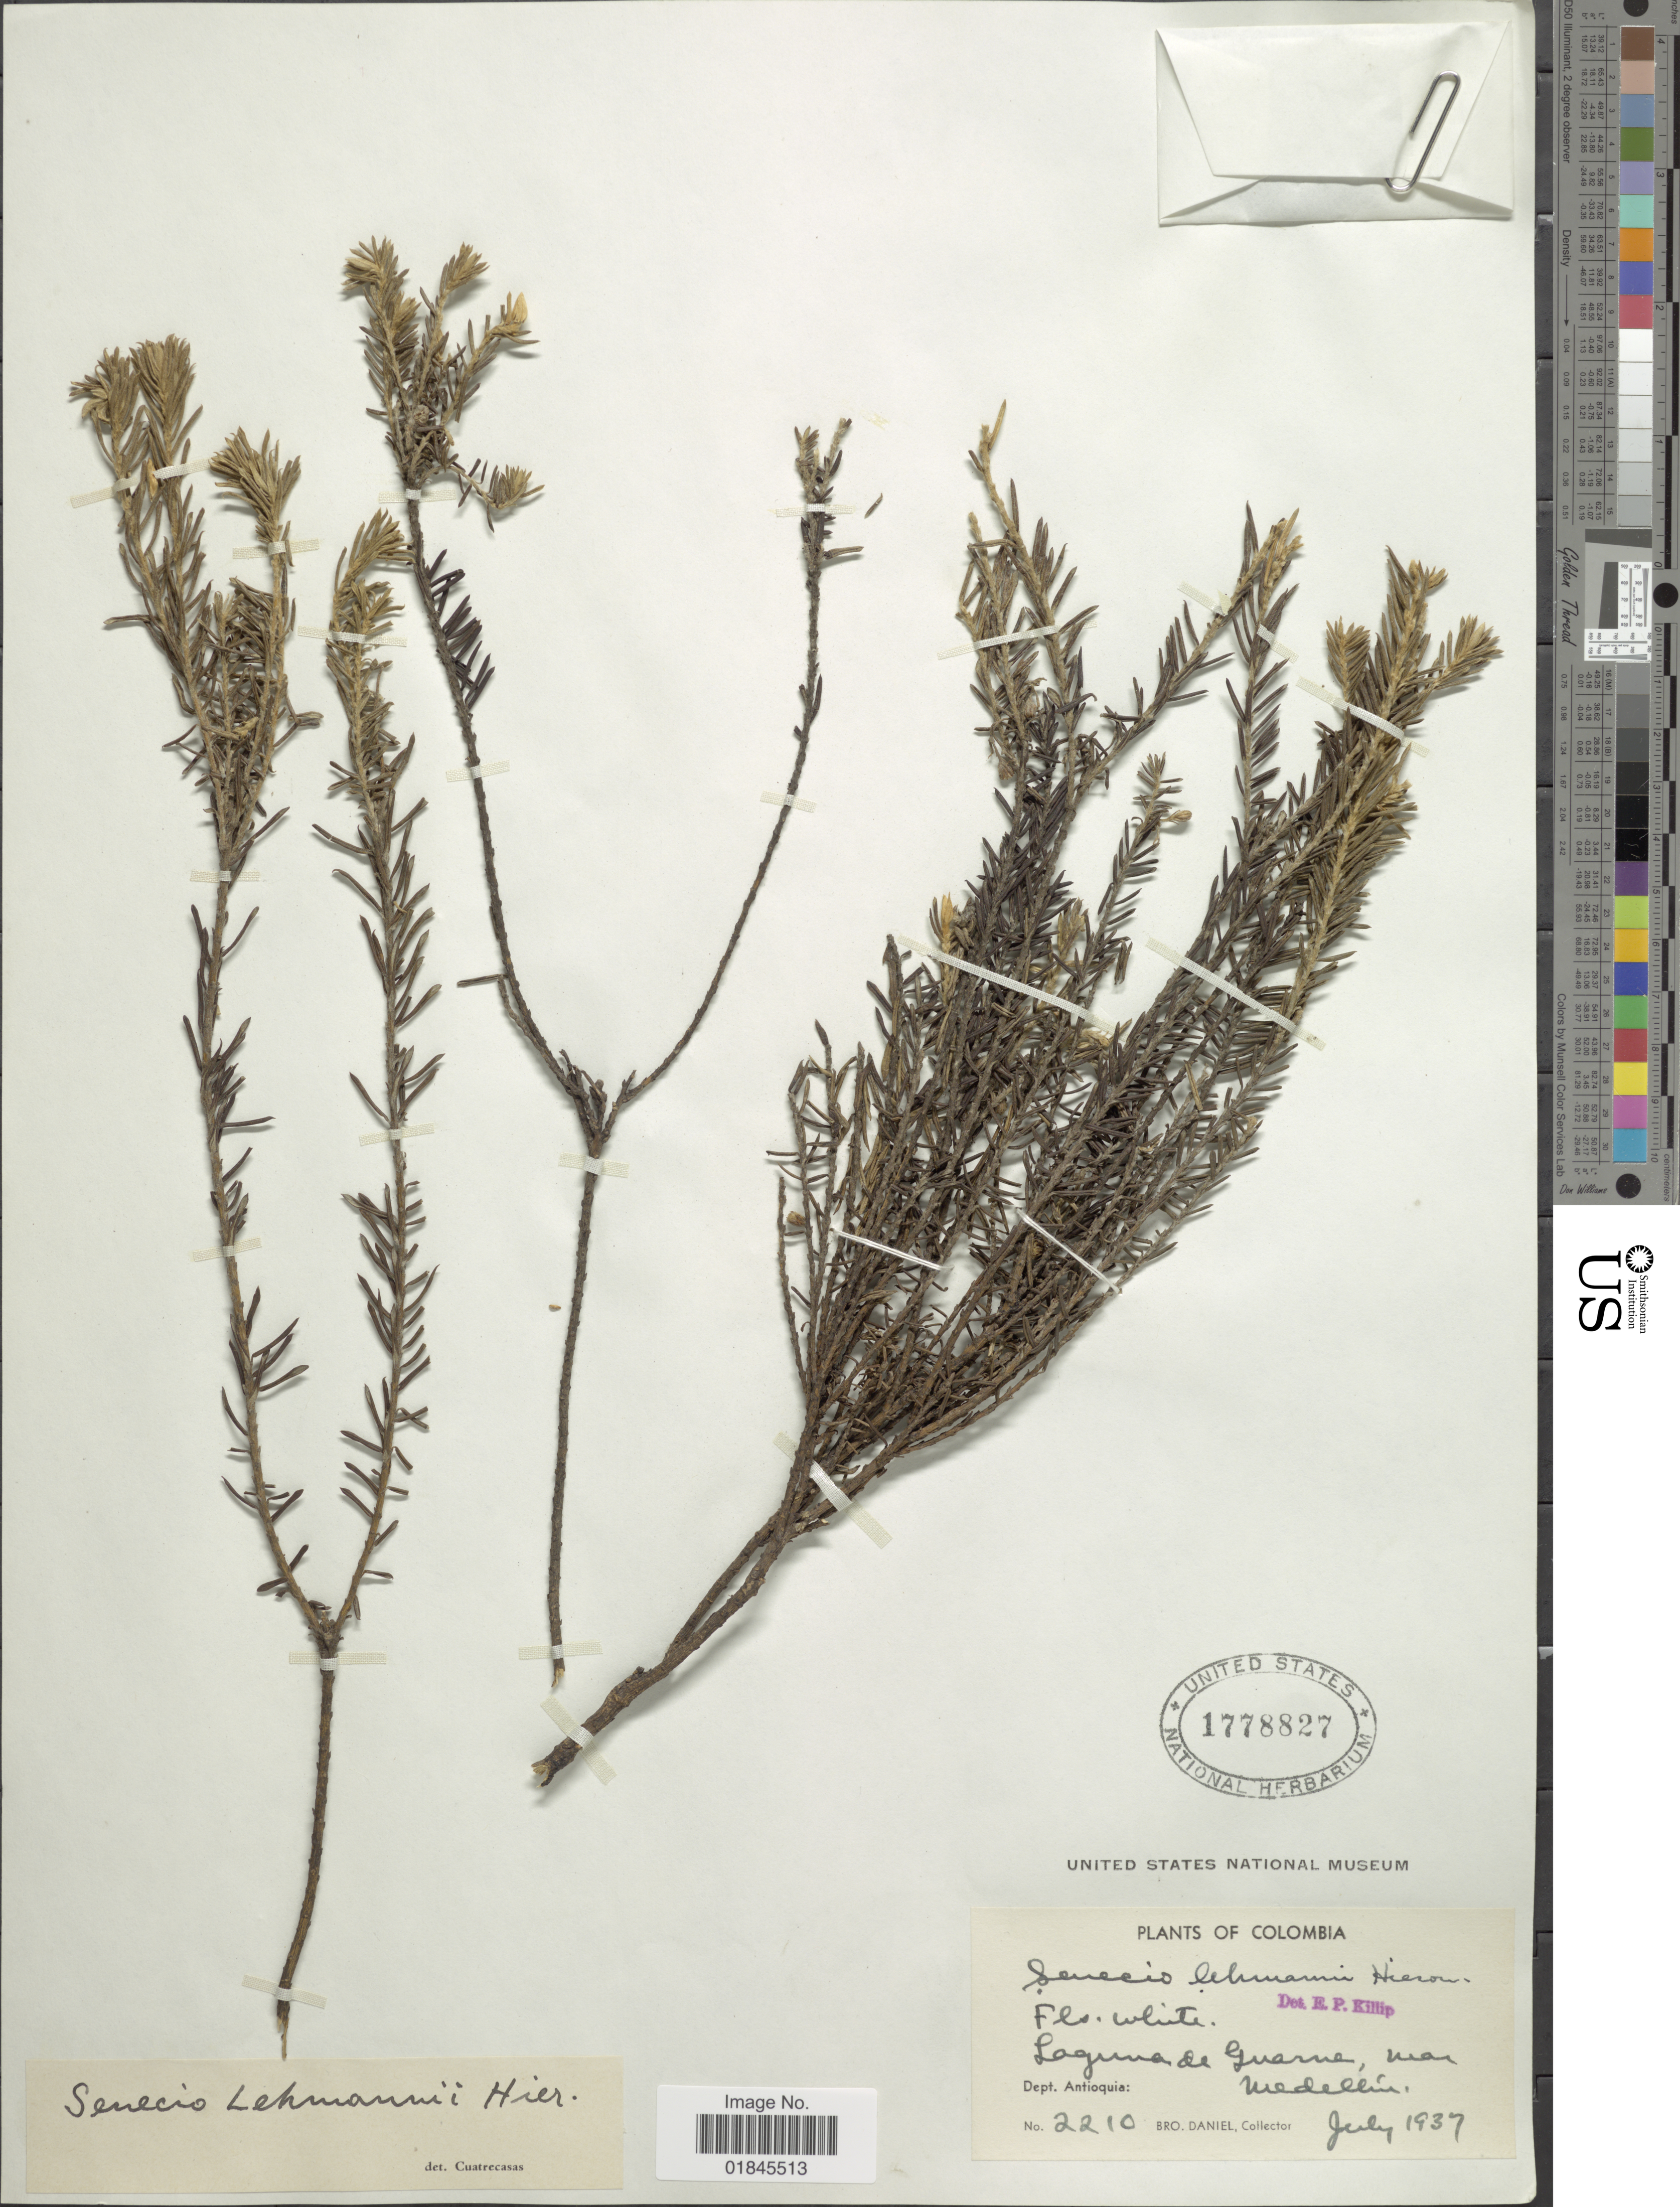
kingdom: Plantae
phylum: Tracheophyta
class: Magnoliopsida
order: Asterales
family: Asteraceae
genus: Pentacalia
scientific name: Pentacalia ledifolia subsp. lehmannii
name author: (Hieron.) Cuatrec.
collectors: Bro. Daniel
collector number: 2210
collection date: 1937-07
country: Colombia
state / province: Antioquia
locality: Laguna de Guarne, near Medellín. Dept. Antioquia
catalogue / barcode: US 1778827